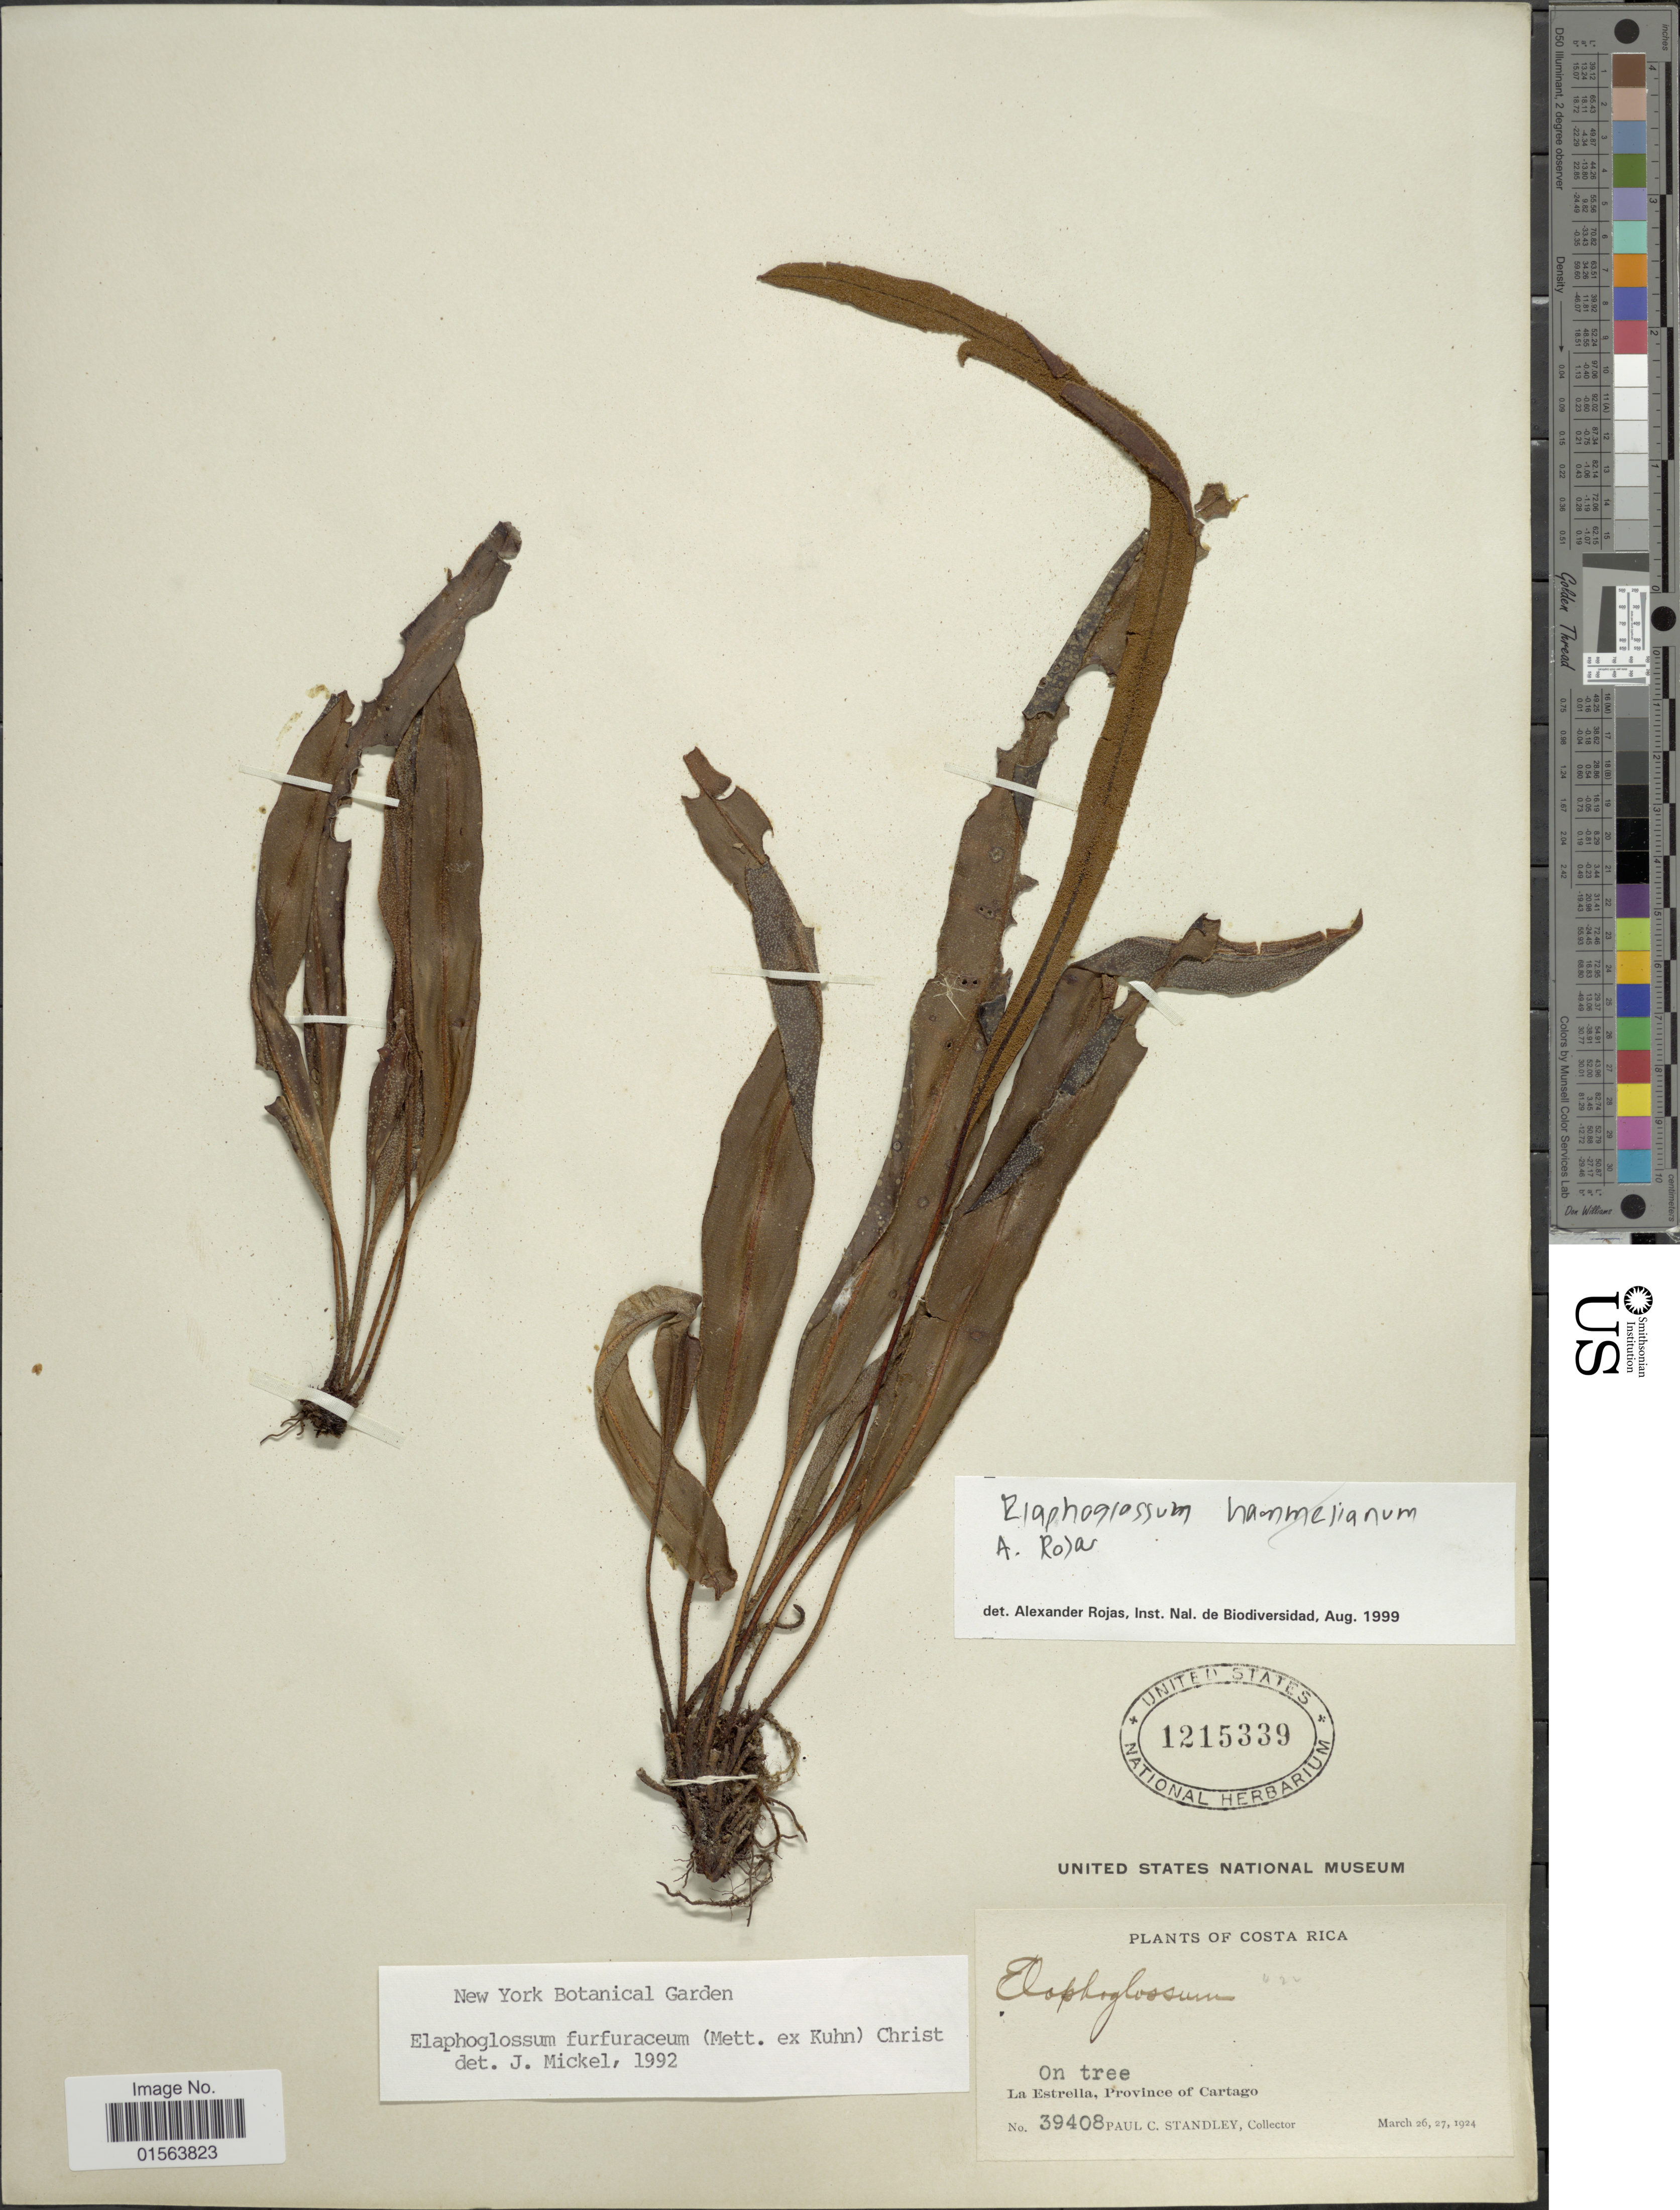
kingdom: Plantae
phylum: Tracheophyta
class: Polypodiopsida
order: Polypodiales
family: Dryopteridaceae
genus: Elaphoglossum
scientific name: Elaphoglossum hammelianum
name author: A. Rojas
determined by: Matos, F. B.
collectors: P. C. Standley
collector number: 39408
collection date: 1924-03-26/1924-03-27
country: Costa Rica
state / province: Cartago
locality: La Estrella, Province of Cartago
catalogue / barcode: US 1215339